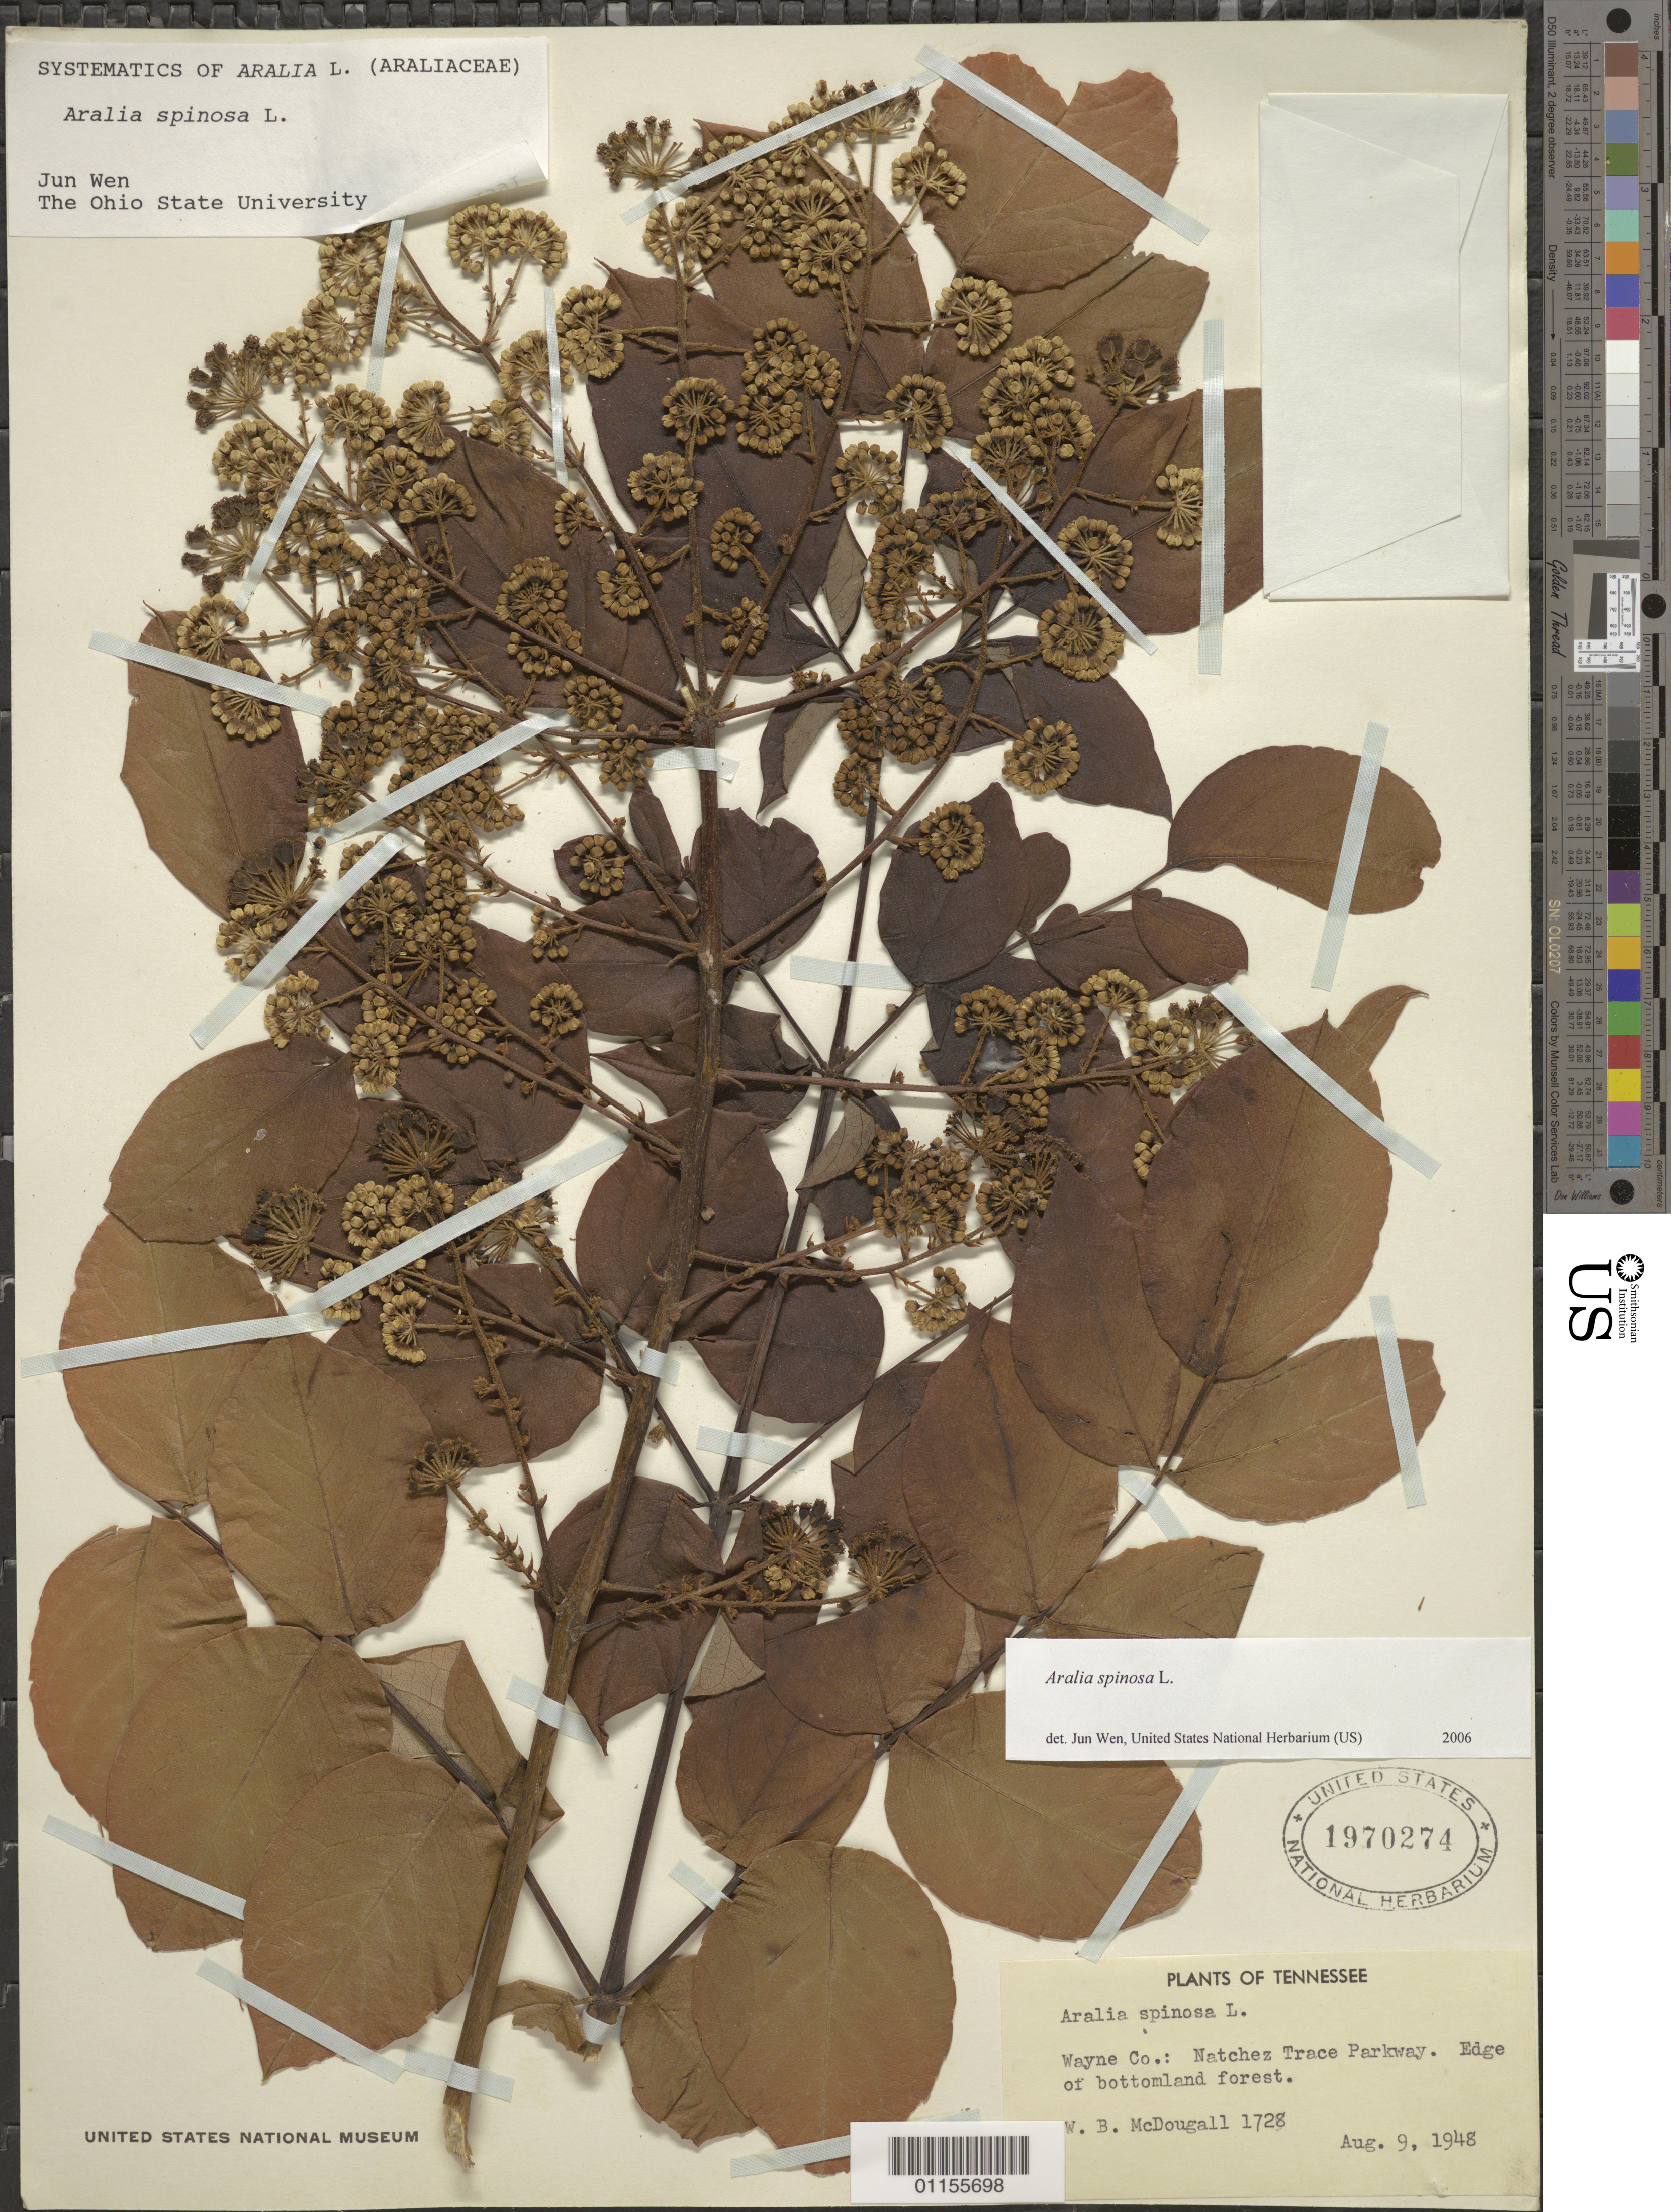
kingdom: Plantae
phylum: Tracheophyta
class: Magnoliopsida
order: Apiales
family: Araliaceae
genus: Aralia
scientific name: Aralia spinosa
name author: L.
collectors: W. B. McDougall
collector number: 1728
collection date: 1948-08-09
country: United States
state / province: Tennessee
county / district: Wayne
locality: Natchez Trace Parkway.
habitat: Edge of bottomland forest.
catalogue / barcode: US 1970274